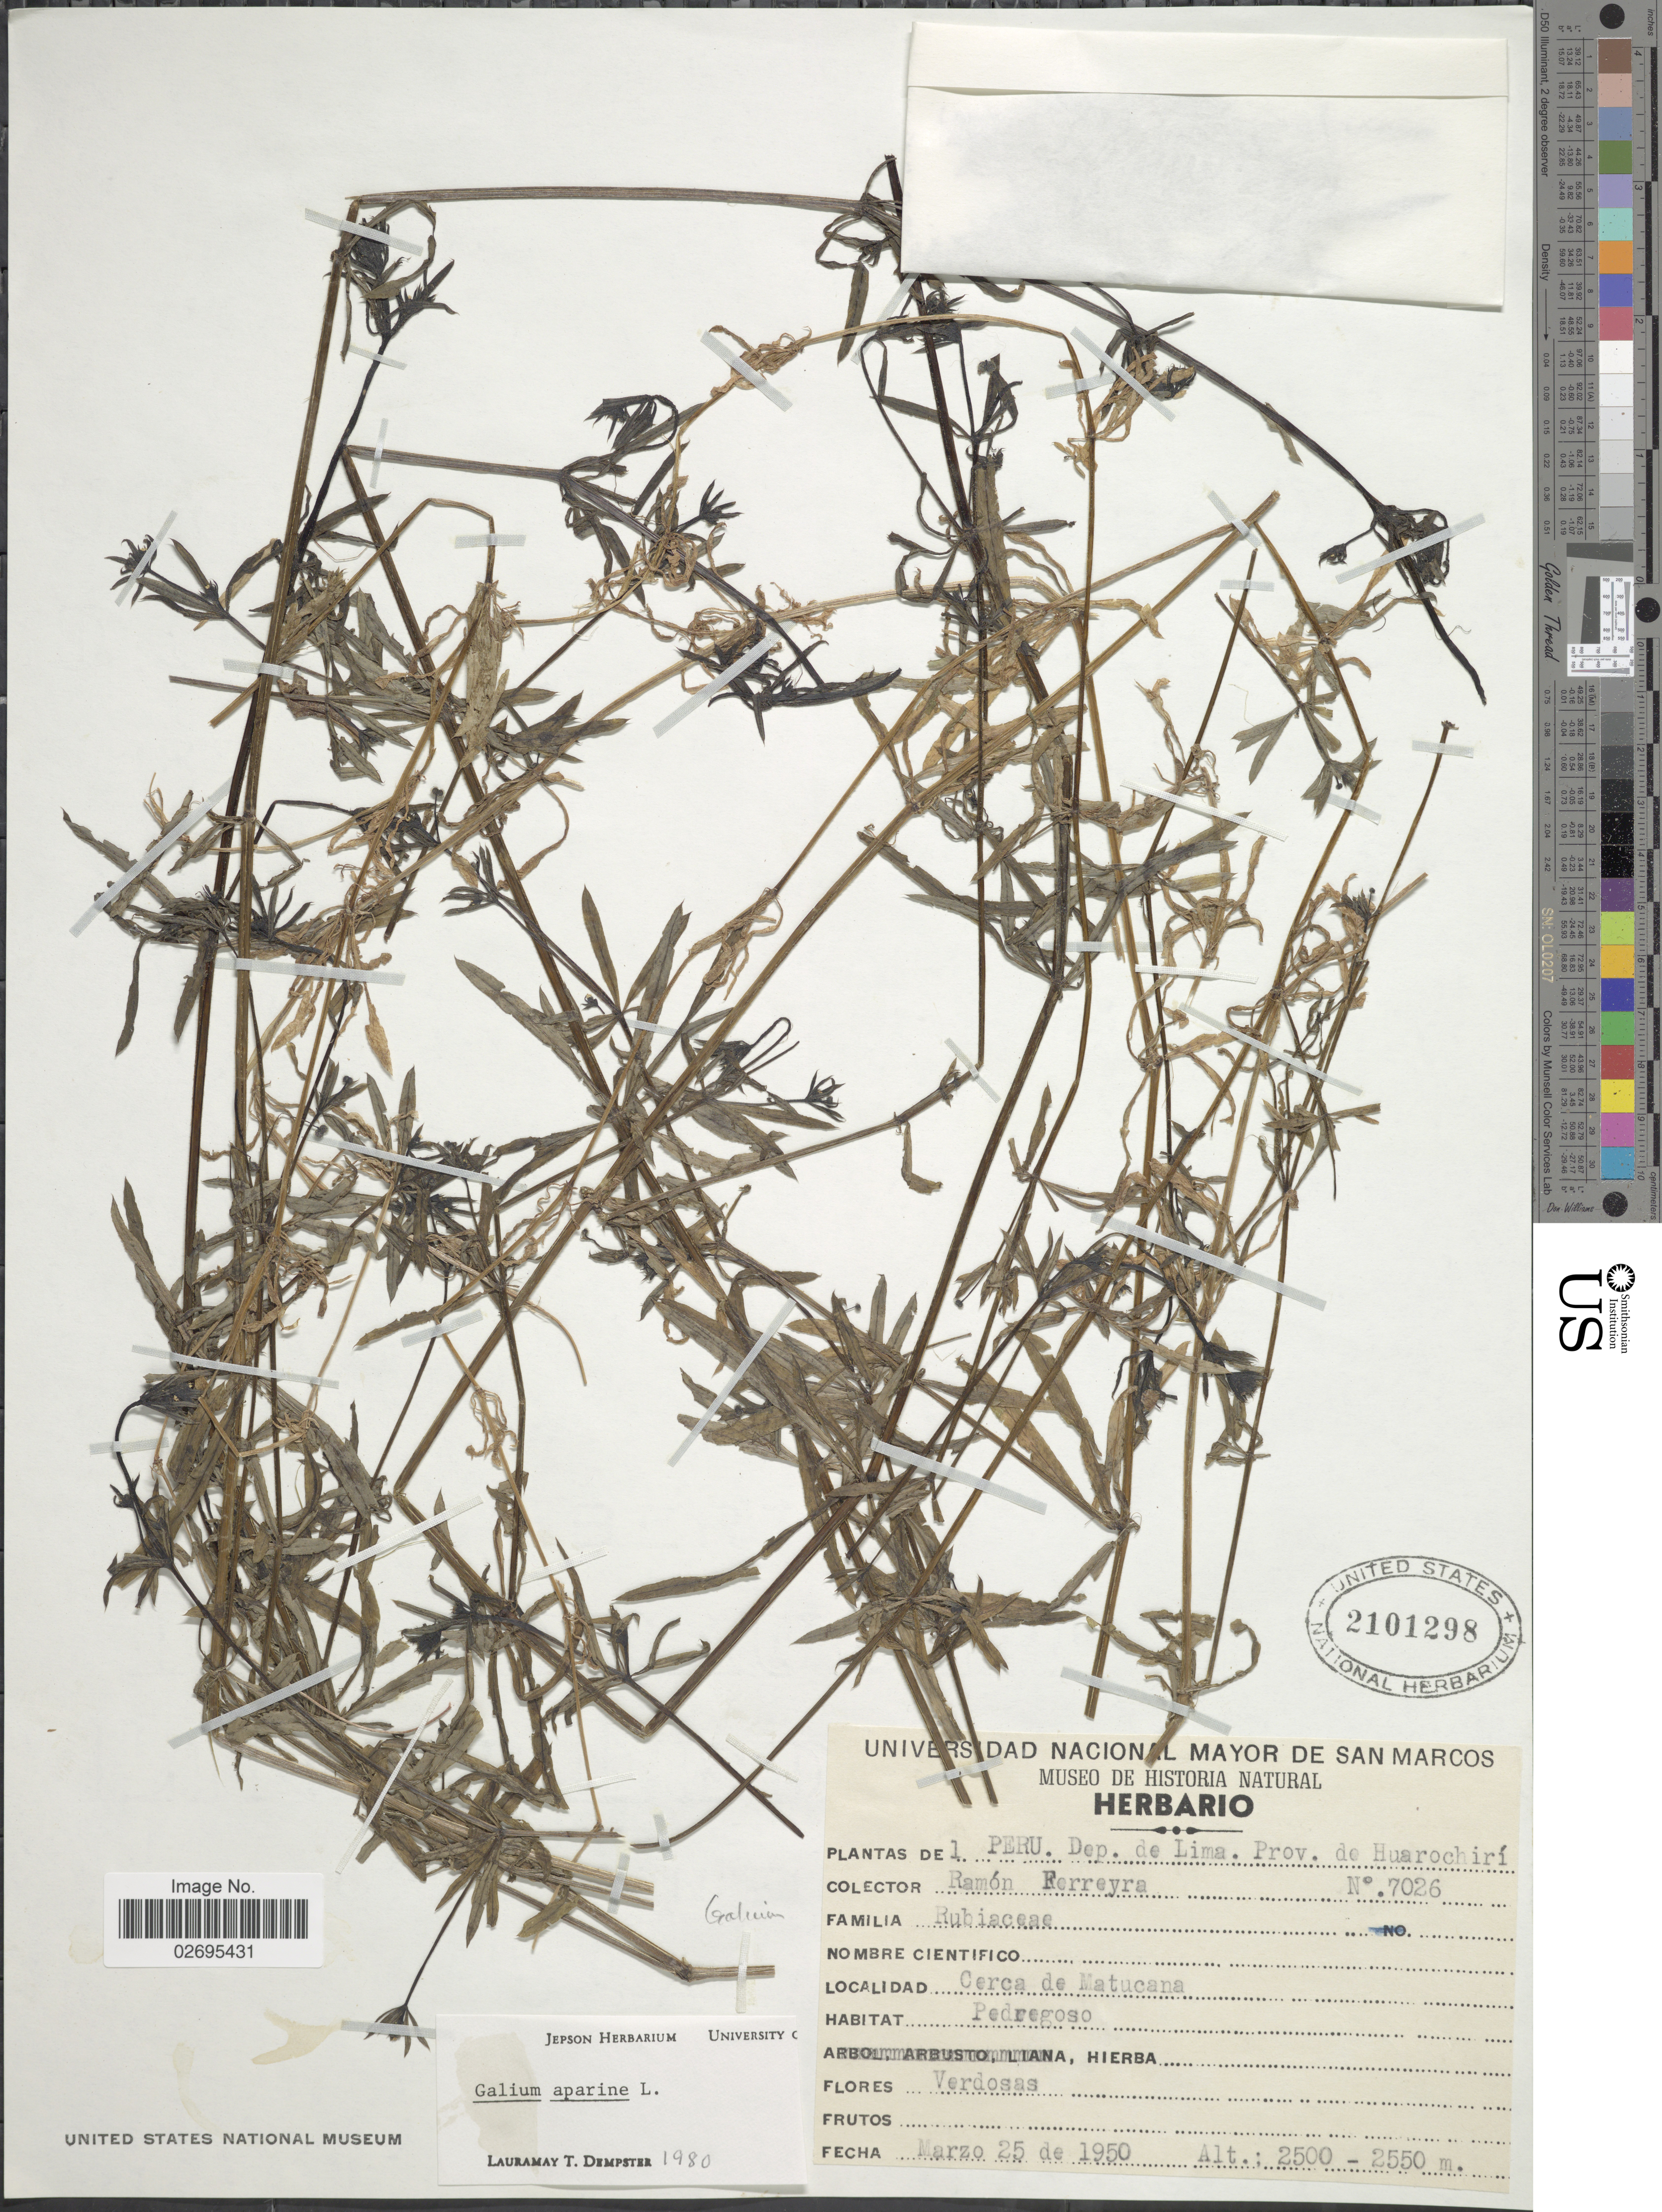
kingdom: Plantae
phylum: Tracheophyta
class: Magnoliopsida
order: Gentianales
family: Rubiaceae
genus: Galium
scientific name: Galium aparine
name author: L.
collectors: R. A. Ferreyra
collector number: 7026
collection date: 1950-03-25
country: Peru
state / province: Lima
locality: Prov. de Huarichiri, Cerca de Matucana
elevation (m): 2500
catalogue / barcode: US 2101298